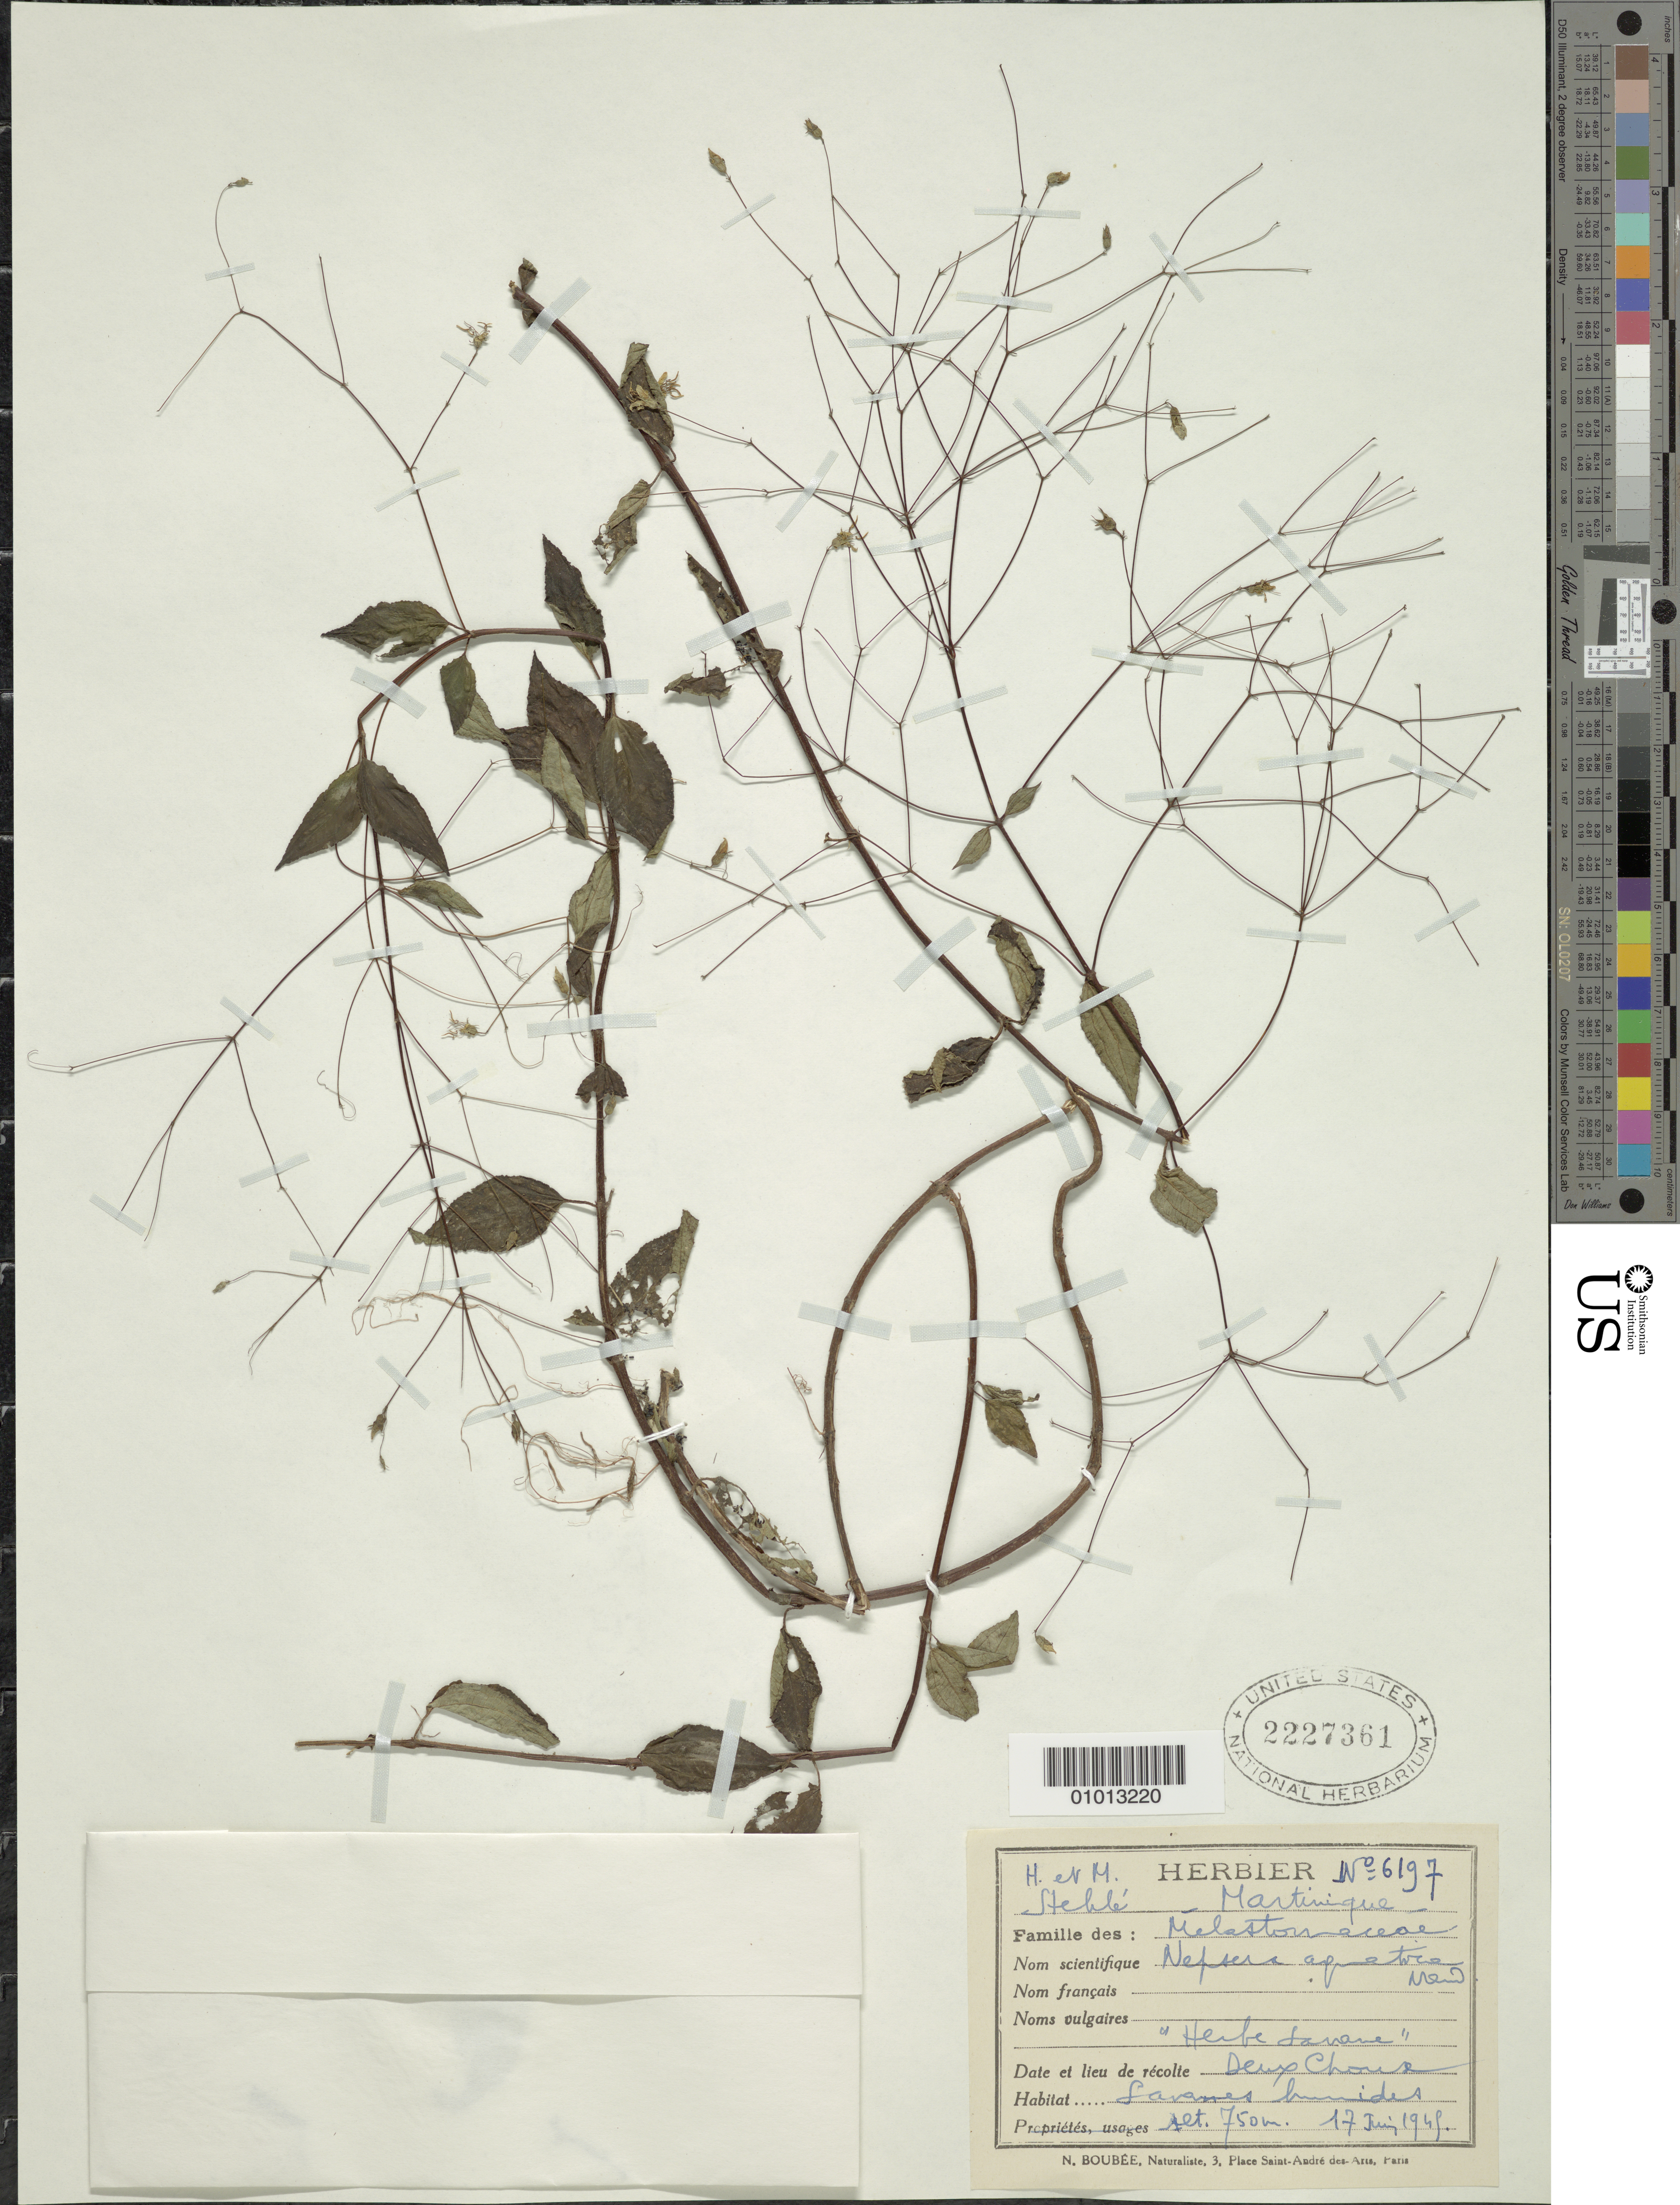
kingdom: Plantae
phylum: Tracheophyta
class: Magnoliopsida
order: Myrtales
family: Melastomataceae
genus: Nepsera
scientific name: Nepsera aquatica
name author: (Aubl.) Naudin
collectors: H. Stehlé & M. Stehlé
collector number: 6197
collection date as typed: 17 Jun 1949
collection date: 1949-06-17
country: Martinique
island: Martinique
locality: Deux Choux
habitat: Savanes humides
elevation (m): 750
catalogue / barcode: US 2227361